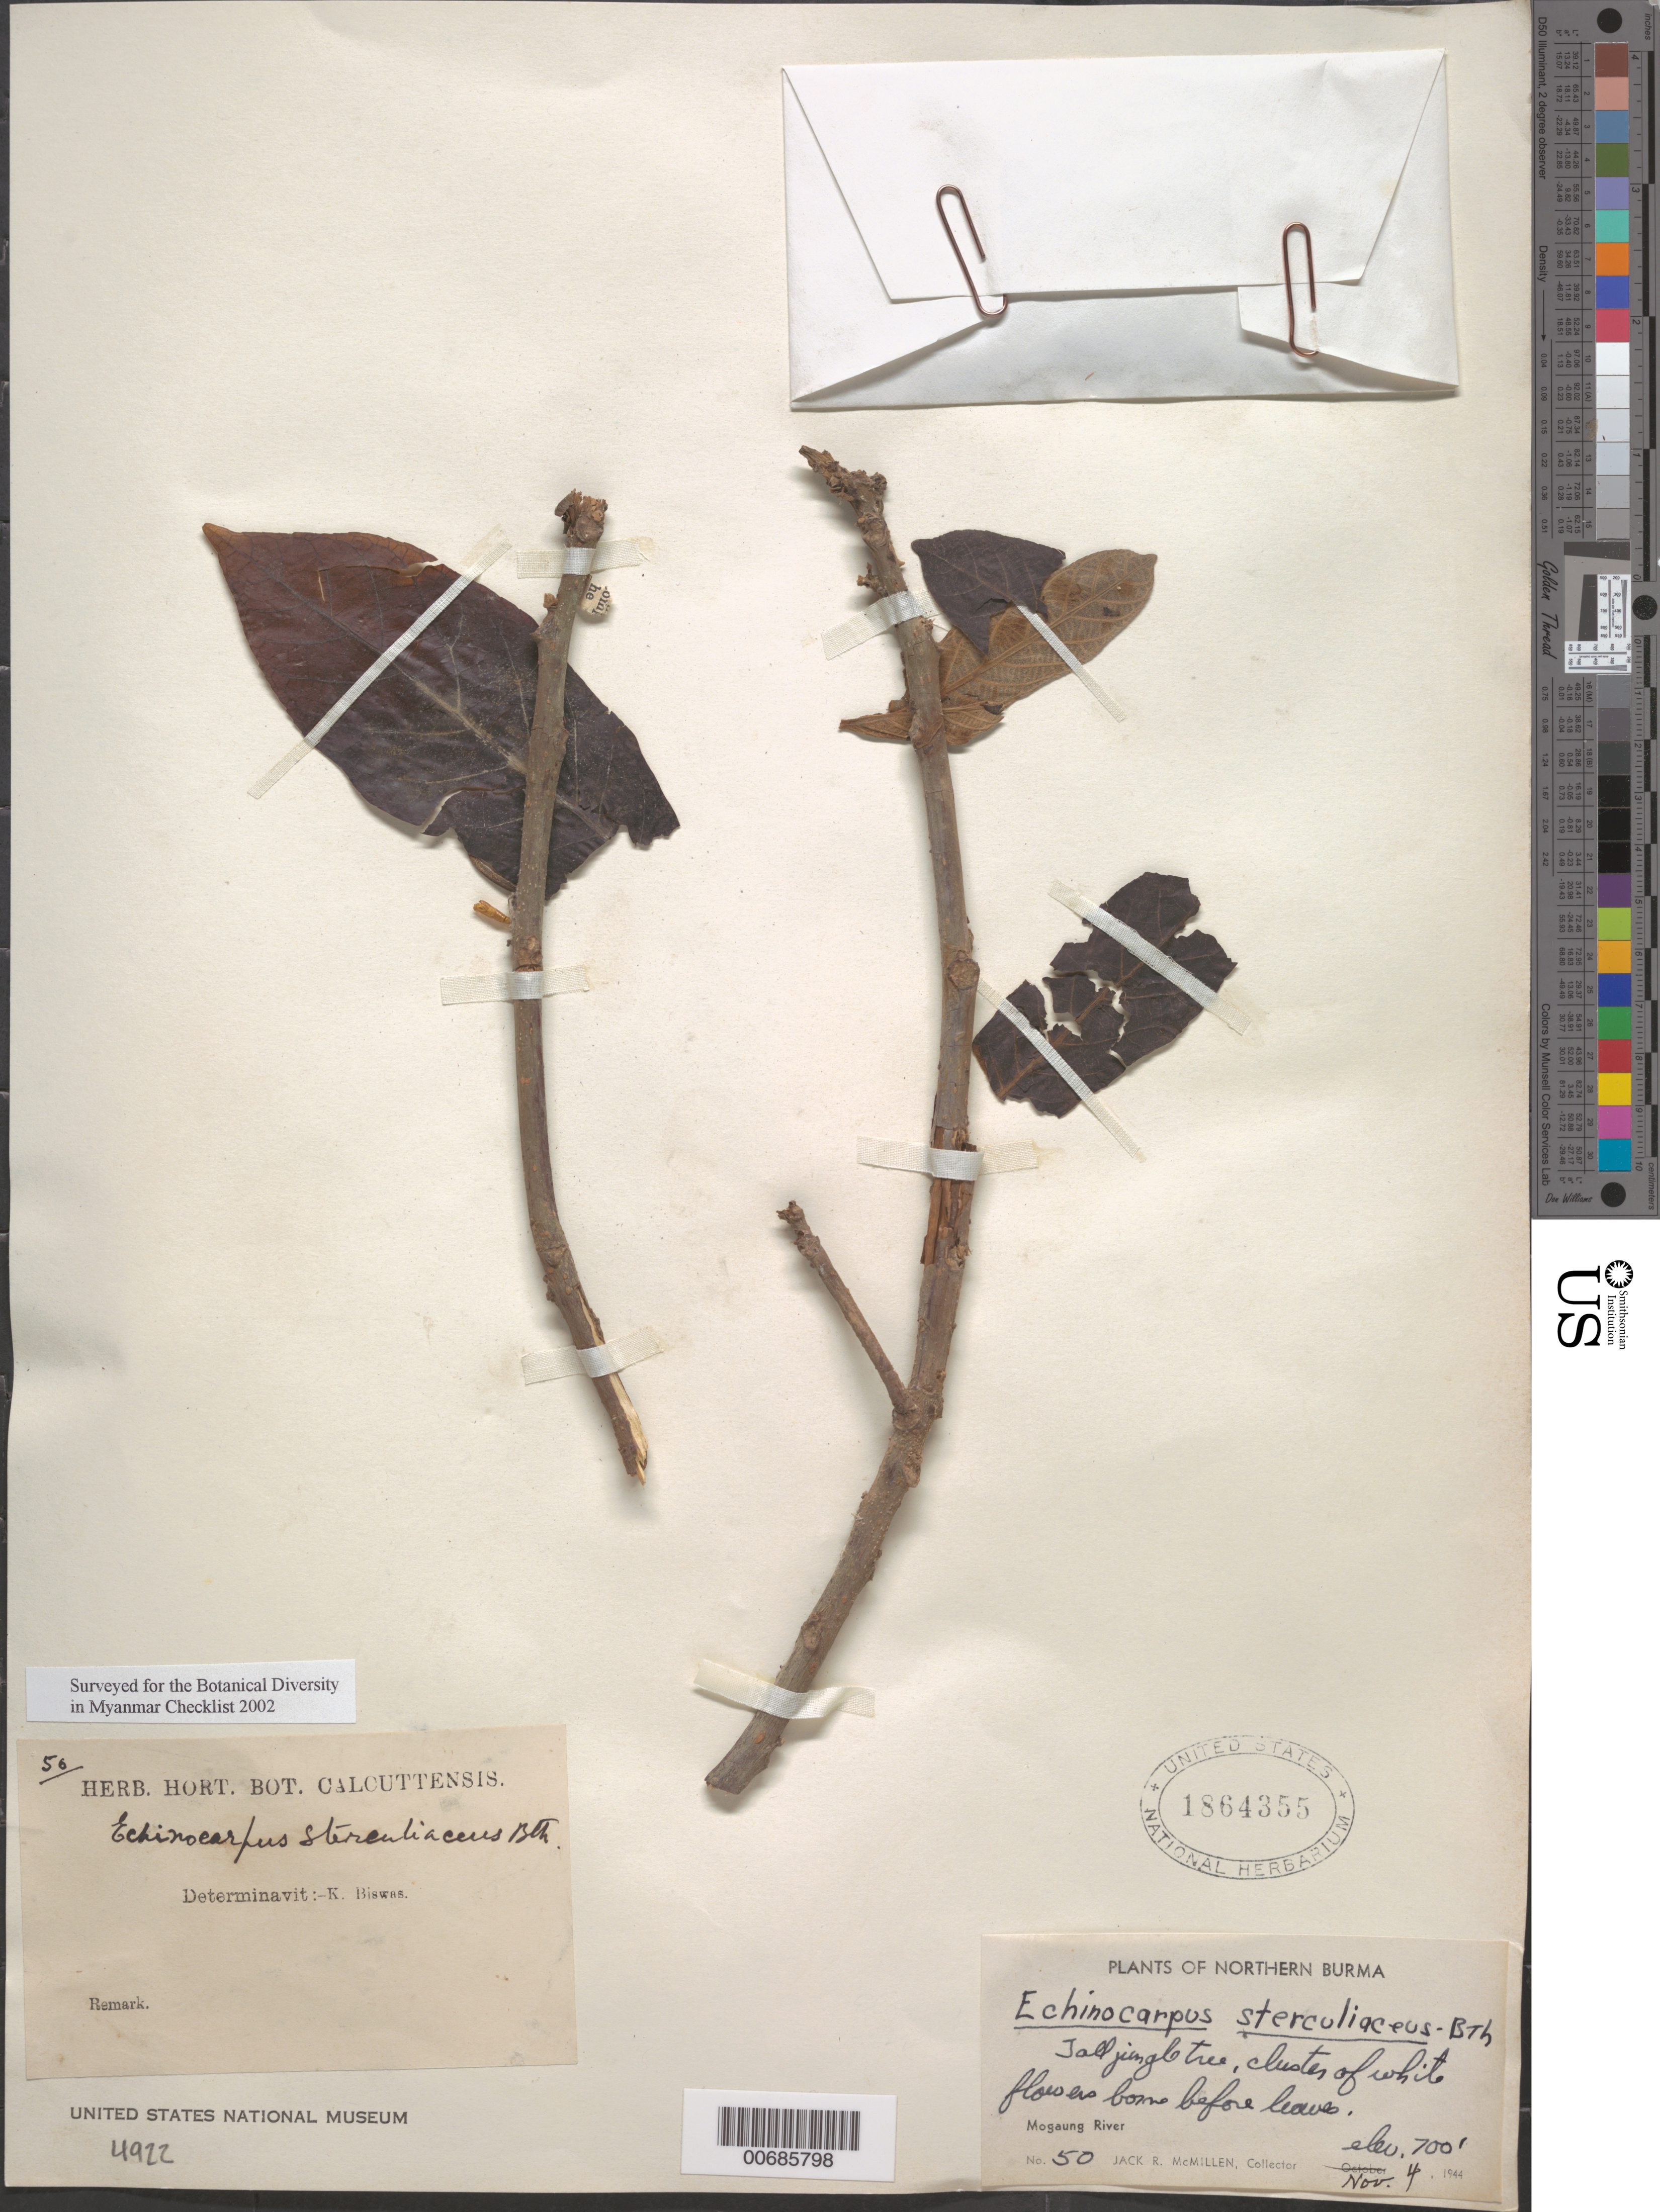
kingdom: Plantae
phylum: Tracheophyta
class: Magnoliopsida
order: Oxalidales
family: Elaeocarpaceae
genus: Echinocarpus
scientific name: Echinocarpus sterculiaceus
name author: Benth.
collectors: J. McMillen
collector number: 50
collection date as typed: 04 Nov 1944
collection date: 1944-11-04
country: Myanmar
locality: Northern Burma, Mogaung R.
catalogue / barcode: US 1864355